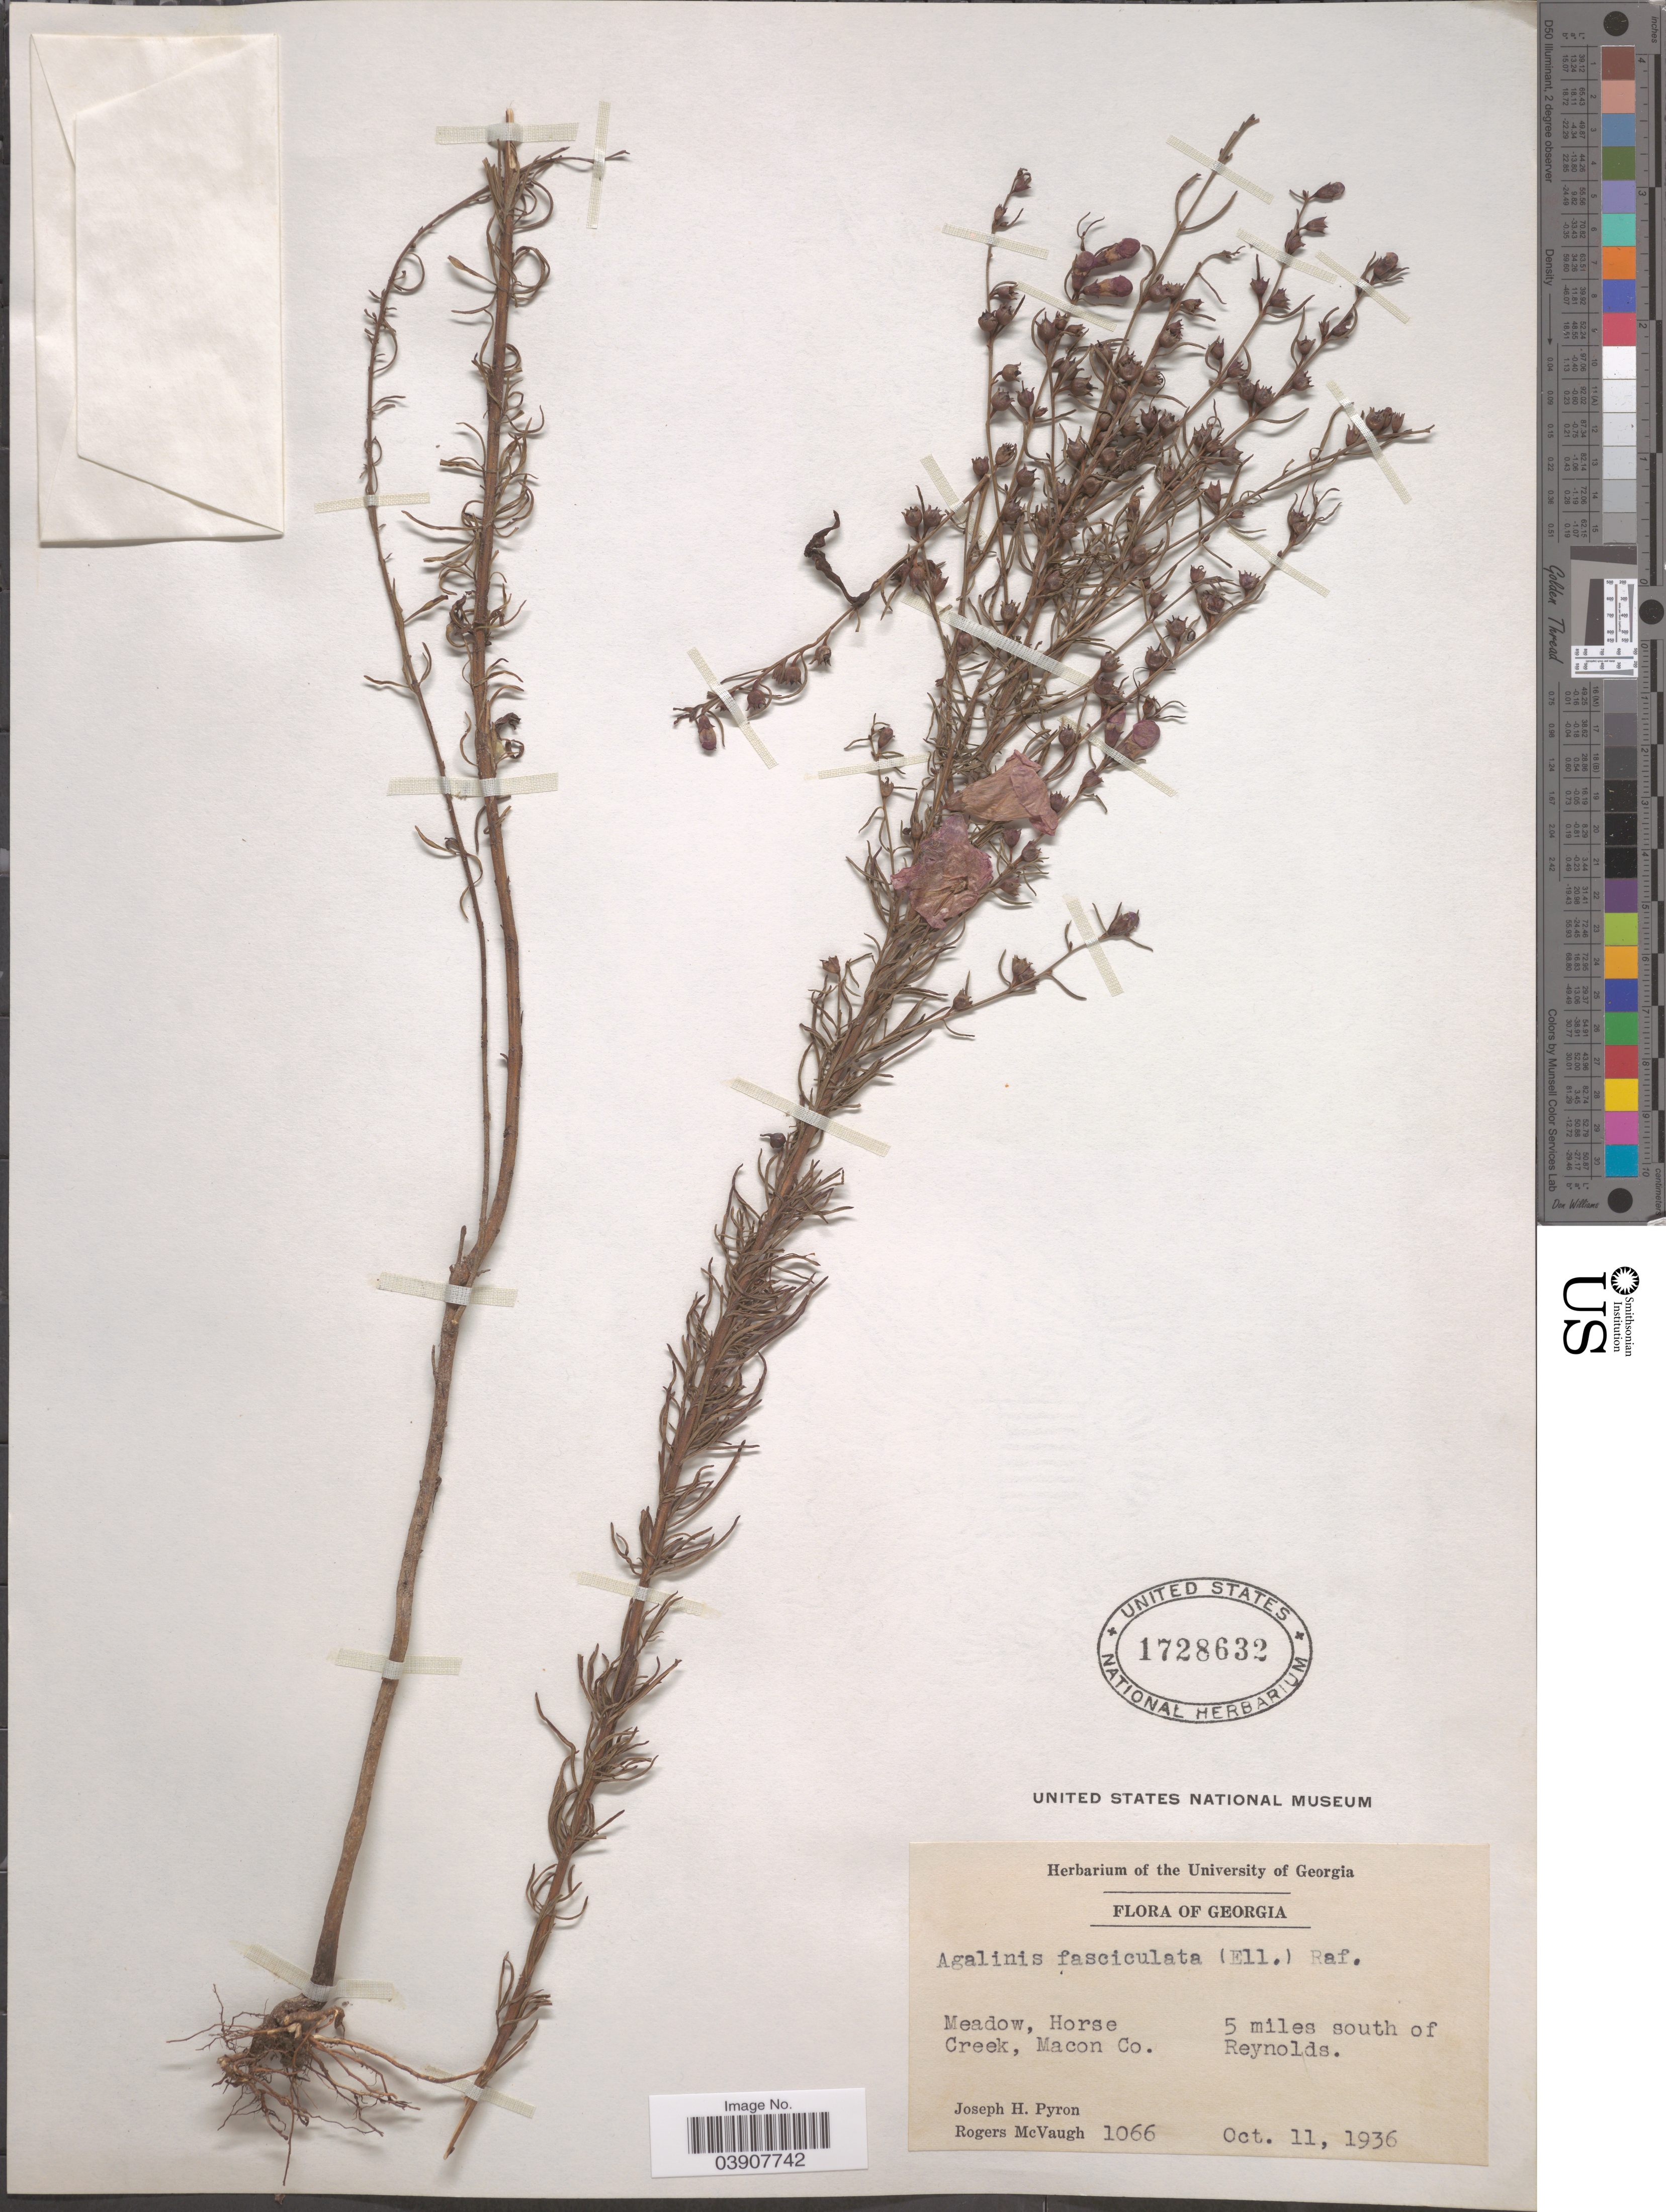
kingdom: Plantae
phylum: Tracheophyta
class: Magnoliopsida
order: Lamiales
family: Orobanchaceae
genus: Agalinis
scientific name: Agalinis fasciculata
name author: (Elliott) Raf.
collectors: J. H. Pyron & R. McVaugh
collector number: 1066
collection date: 1936-10-11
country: United States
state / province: Georgia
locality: Meadow, Horse Creek, Macon Co. 5 miles south of Reynolds.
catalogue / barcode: US 1728632